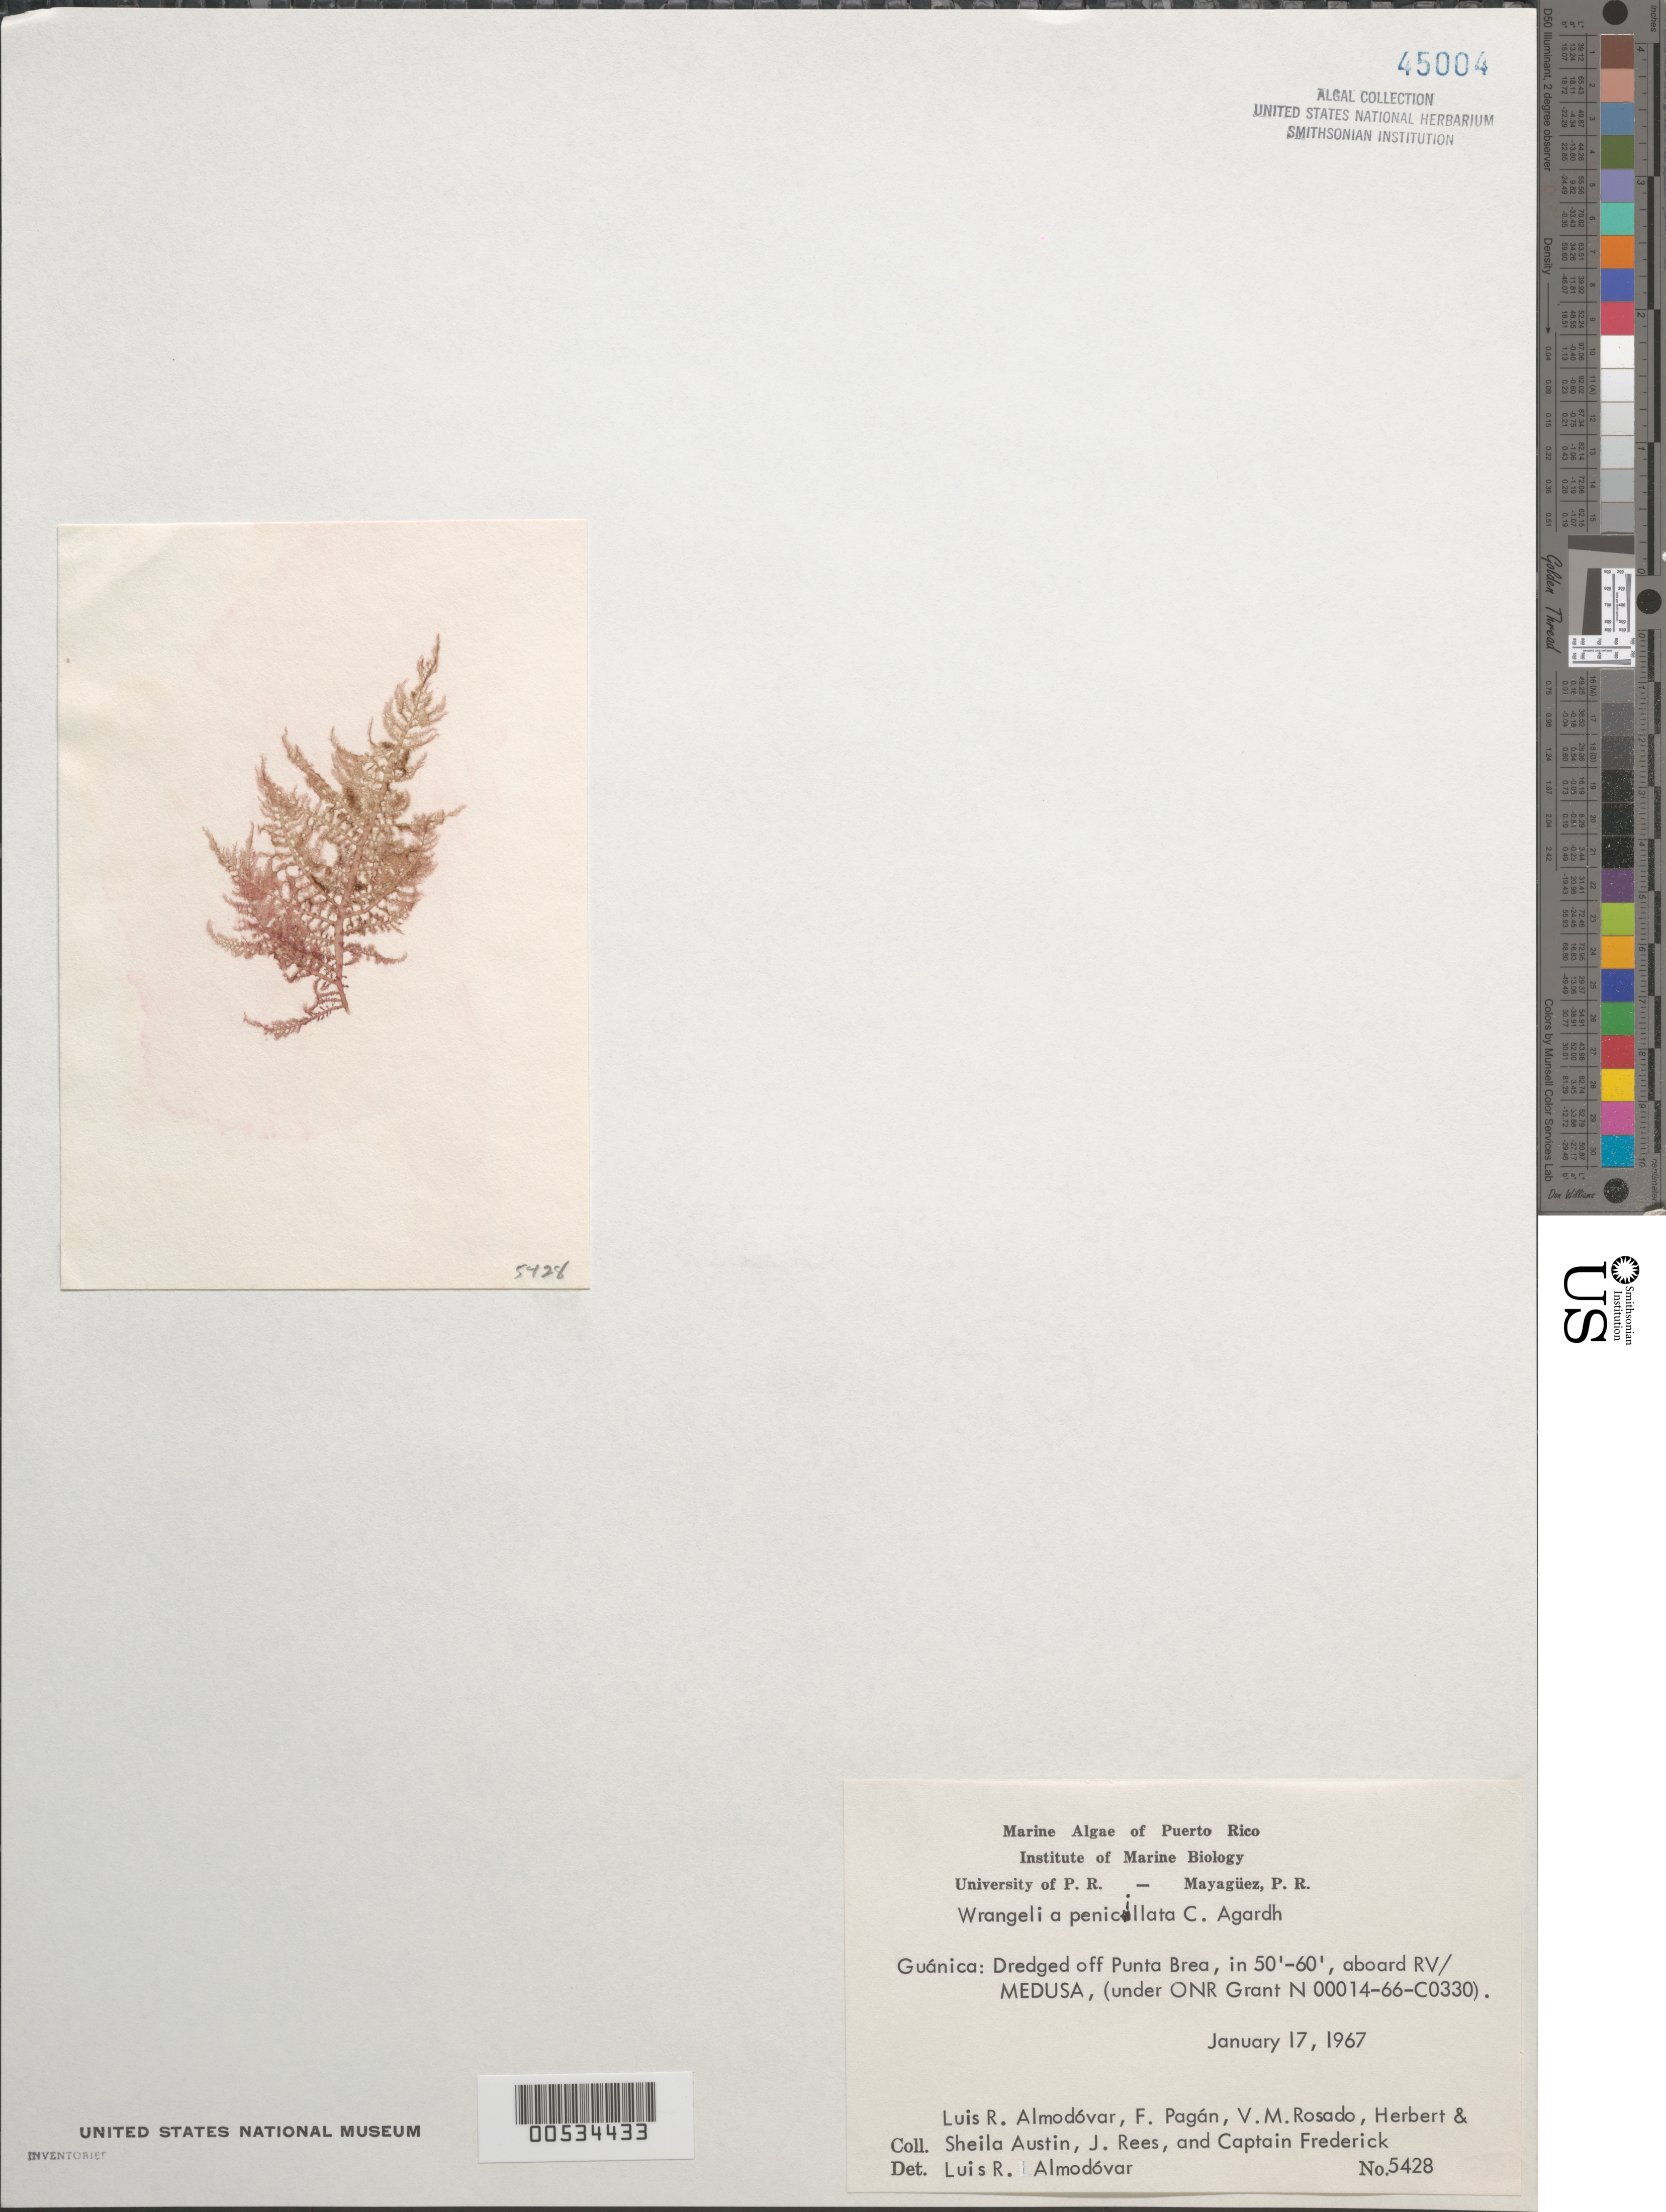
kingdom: Plantae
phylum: Rhodophyta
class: Florideophyceae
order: Ceramiales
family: Wrangeliaceae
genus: Wrangelia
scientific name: Wrangelia penicillata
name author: (C. Agardh) C. Agardh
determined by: Almodovar, L. R.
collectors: L. Almodovar, F. Pagan, V. Rosado, H. Austin, S. Austin, J. Rees & C. Frederick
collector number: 5428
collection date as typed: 17 Jan 1967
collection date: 1967-01-17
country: Puerto Rico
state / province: Guanica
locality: Off Punta Brea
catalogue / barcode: US 45004